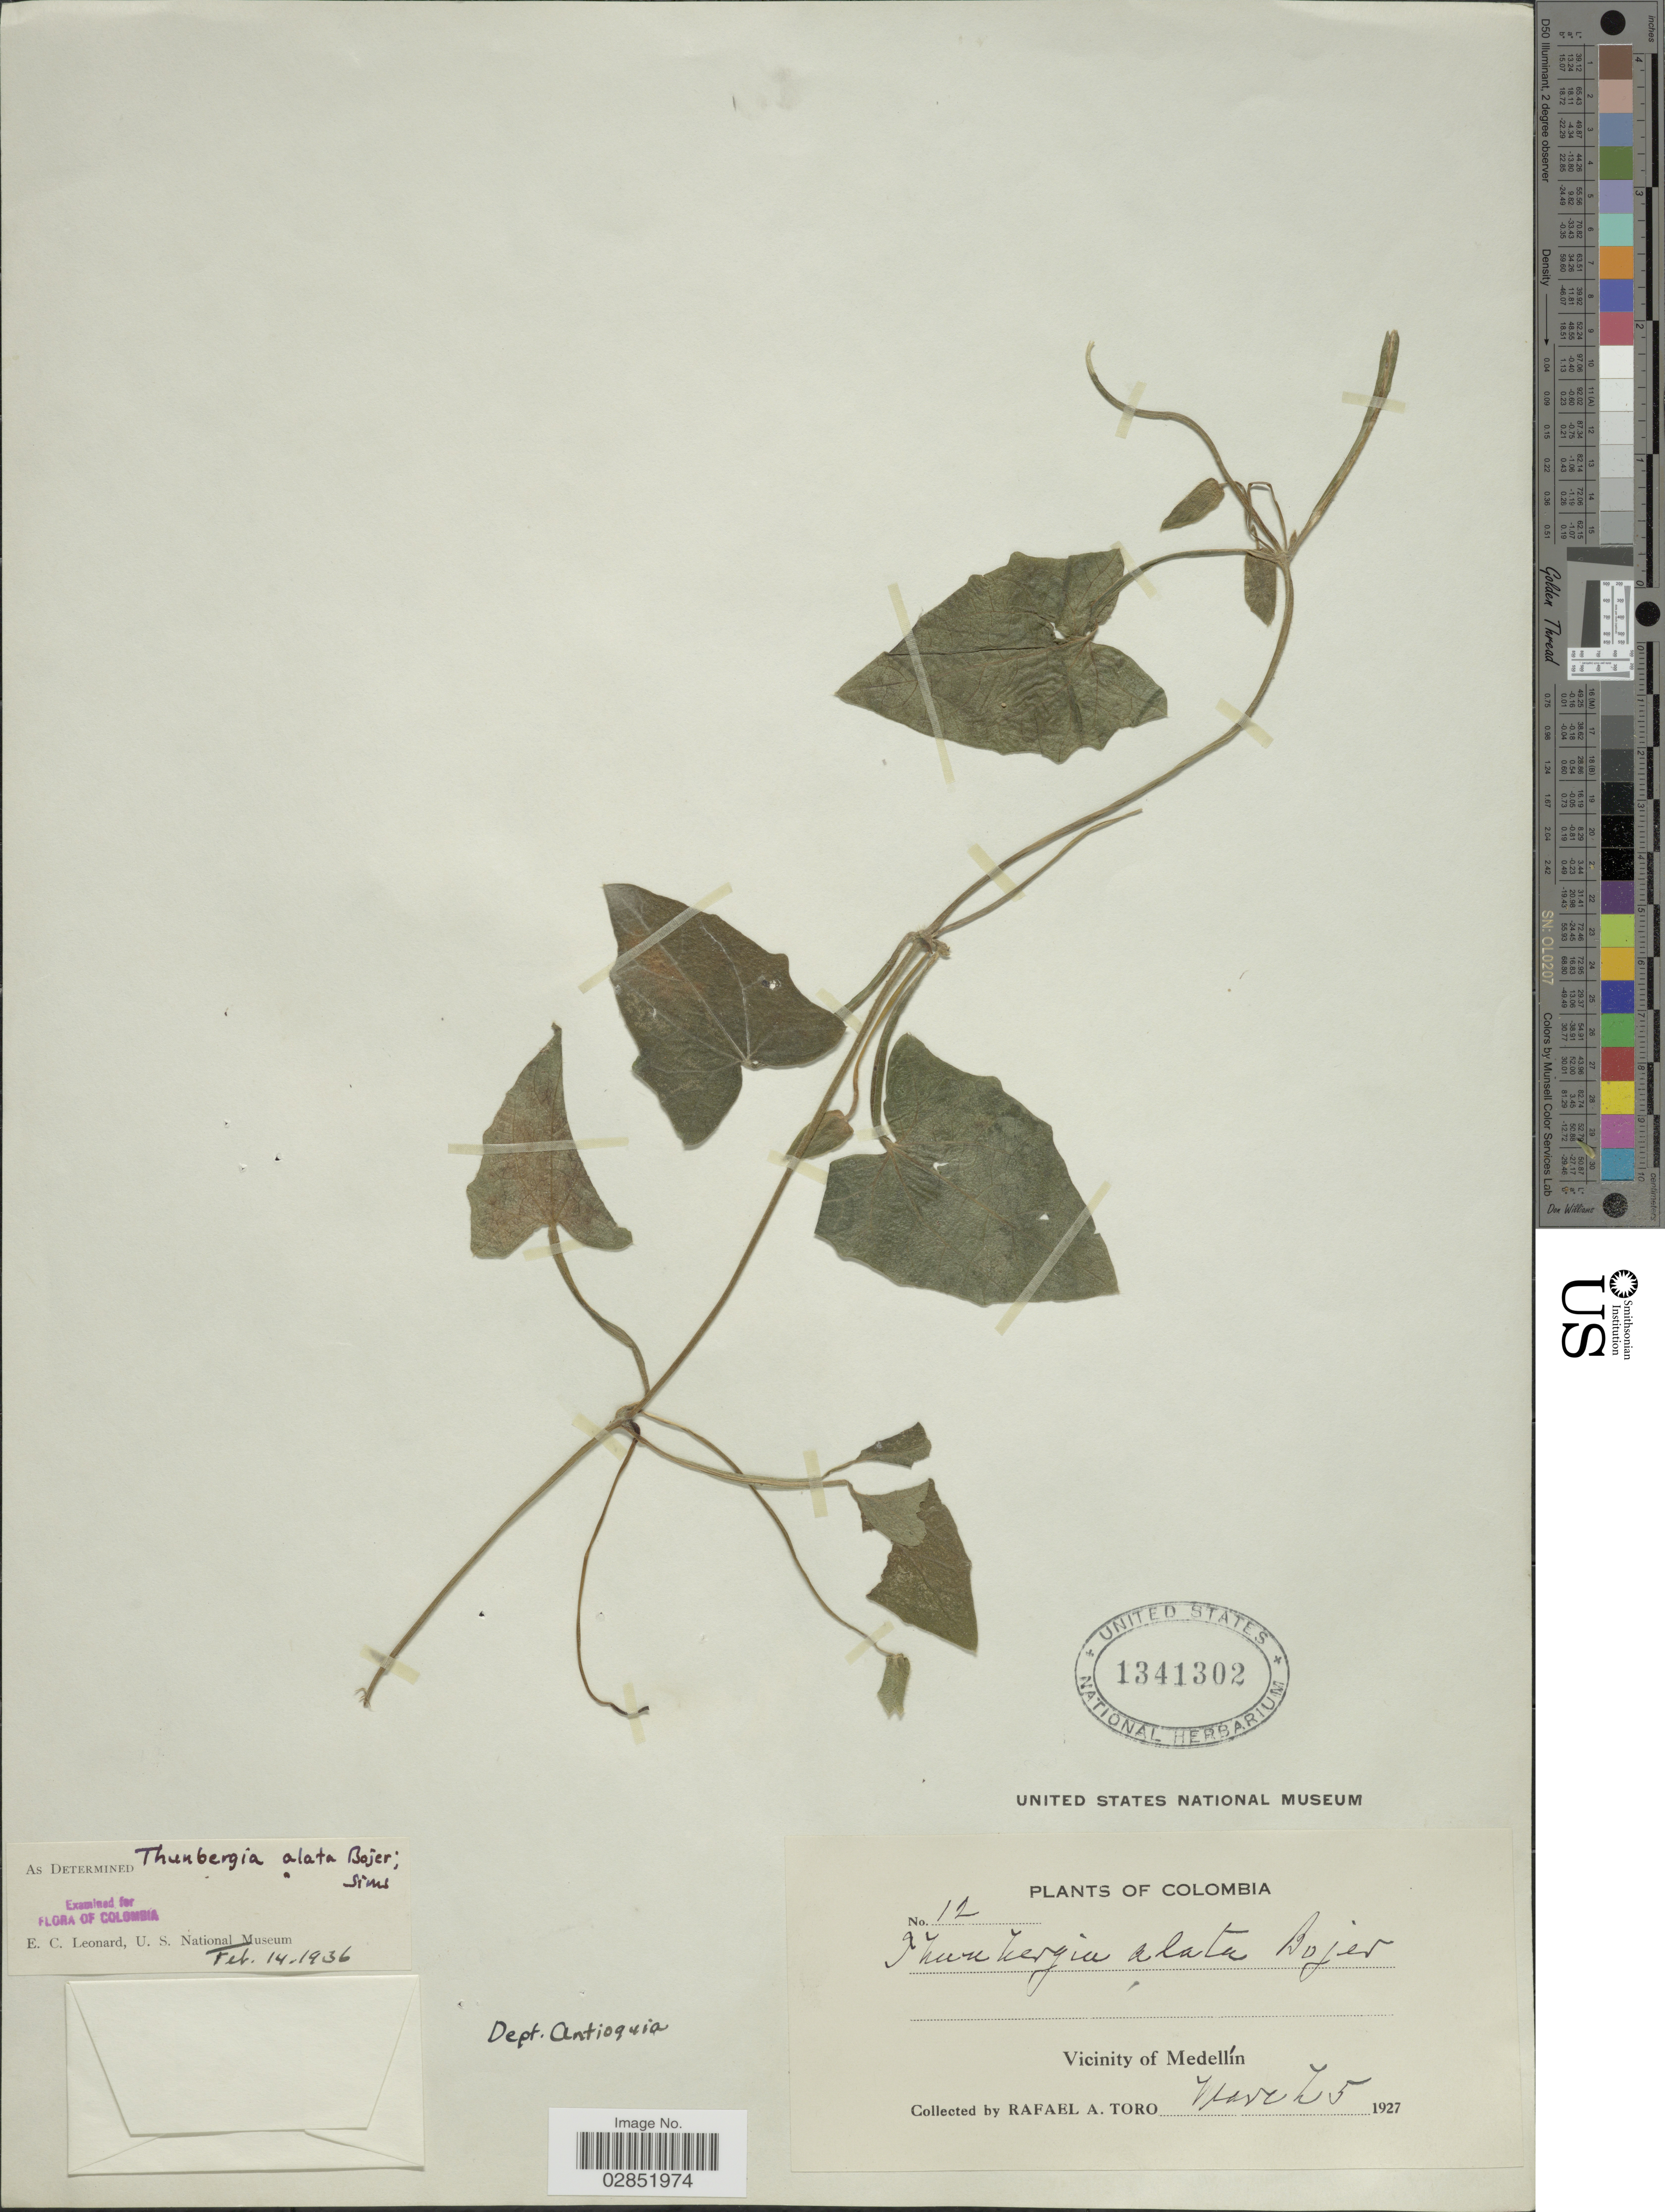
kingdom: Plantae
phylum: Tracheophyta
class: Magnoliopsida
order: Lamiales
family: Acanthaceae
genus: Thunbergia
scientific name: Thunbergia alata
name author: Bojer ex Sims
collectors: R. A. Toro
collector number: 12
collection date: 1927-03-05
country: Colombia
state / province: Antioquia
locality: Dept. Antioquia. Vicinity of Medellín.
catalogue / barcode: US 1341302